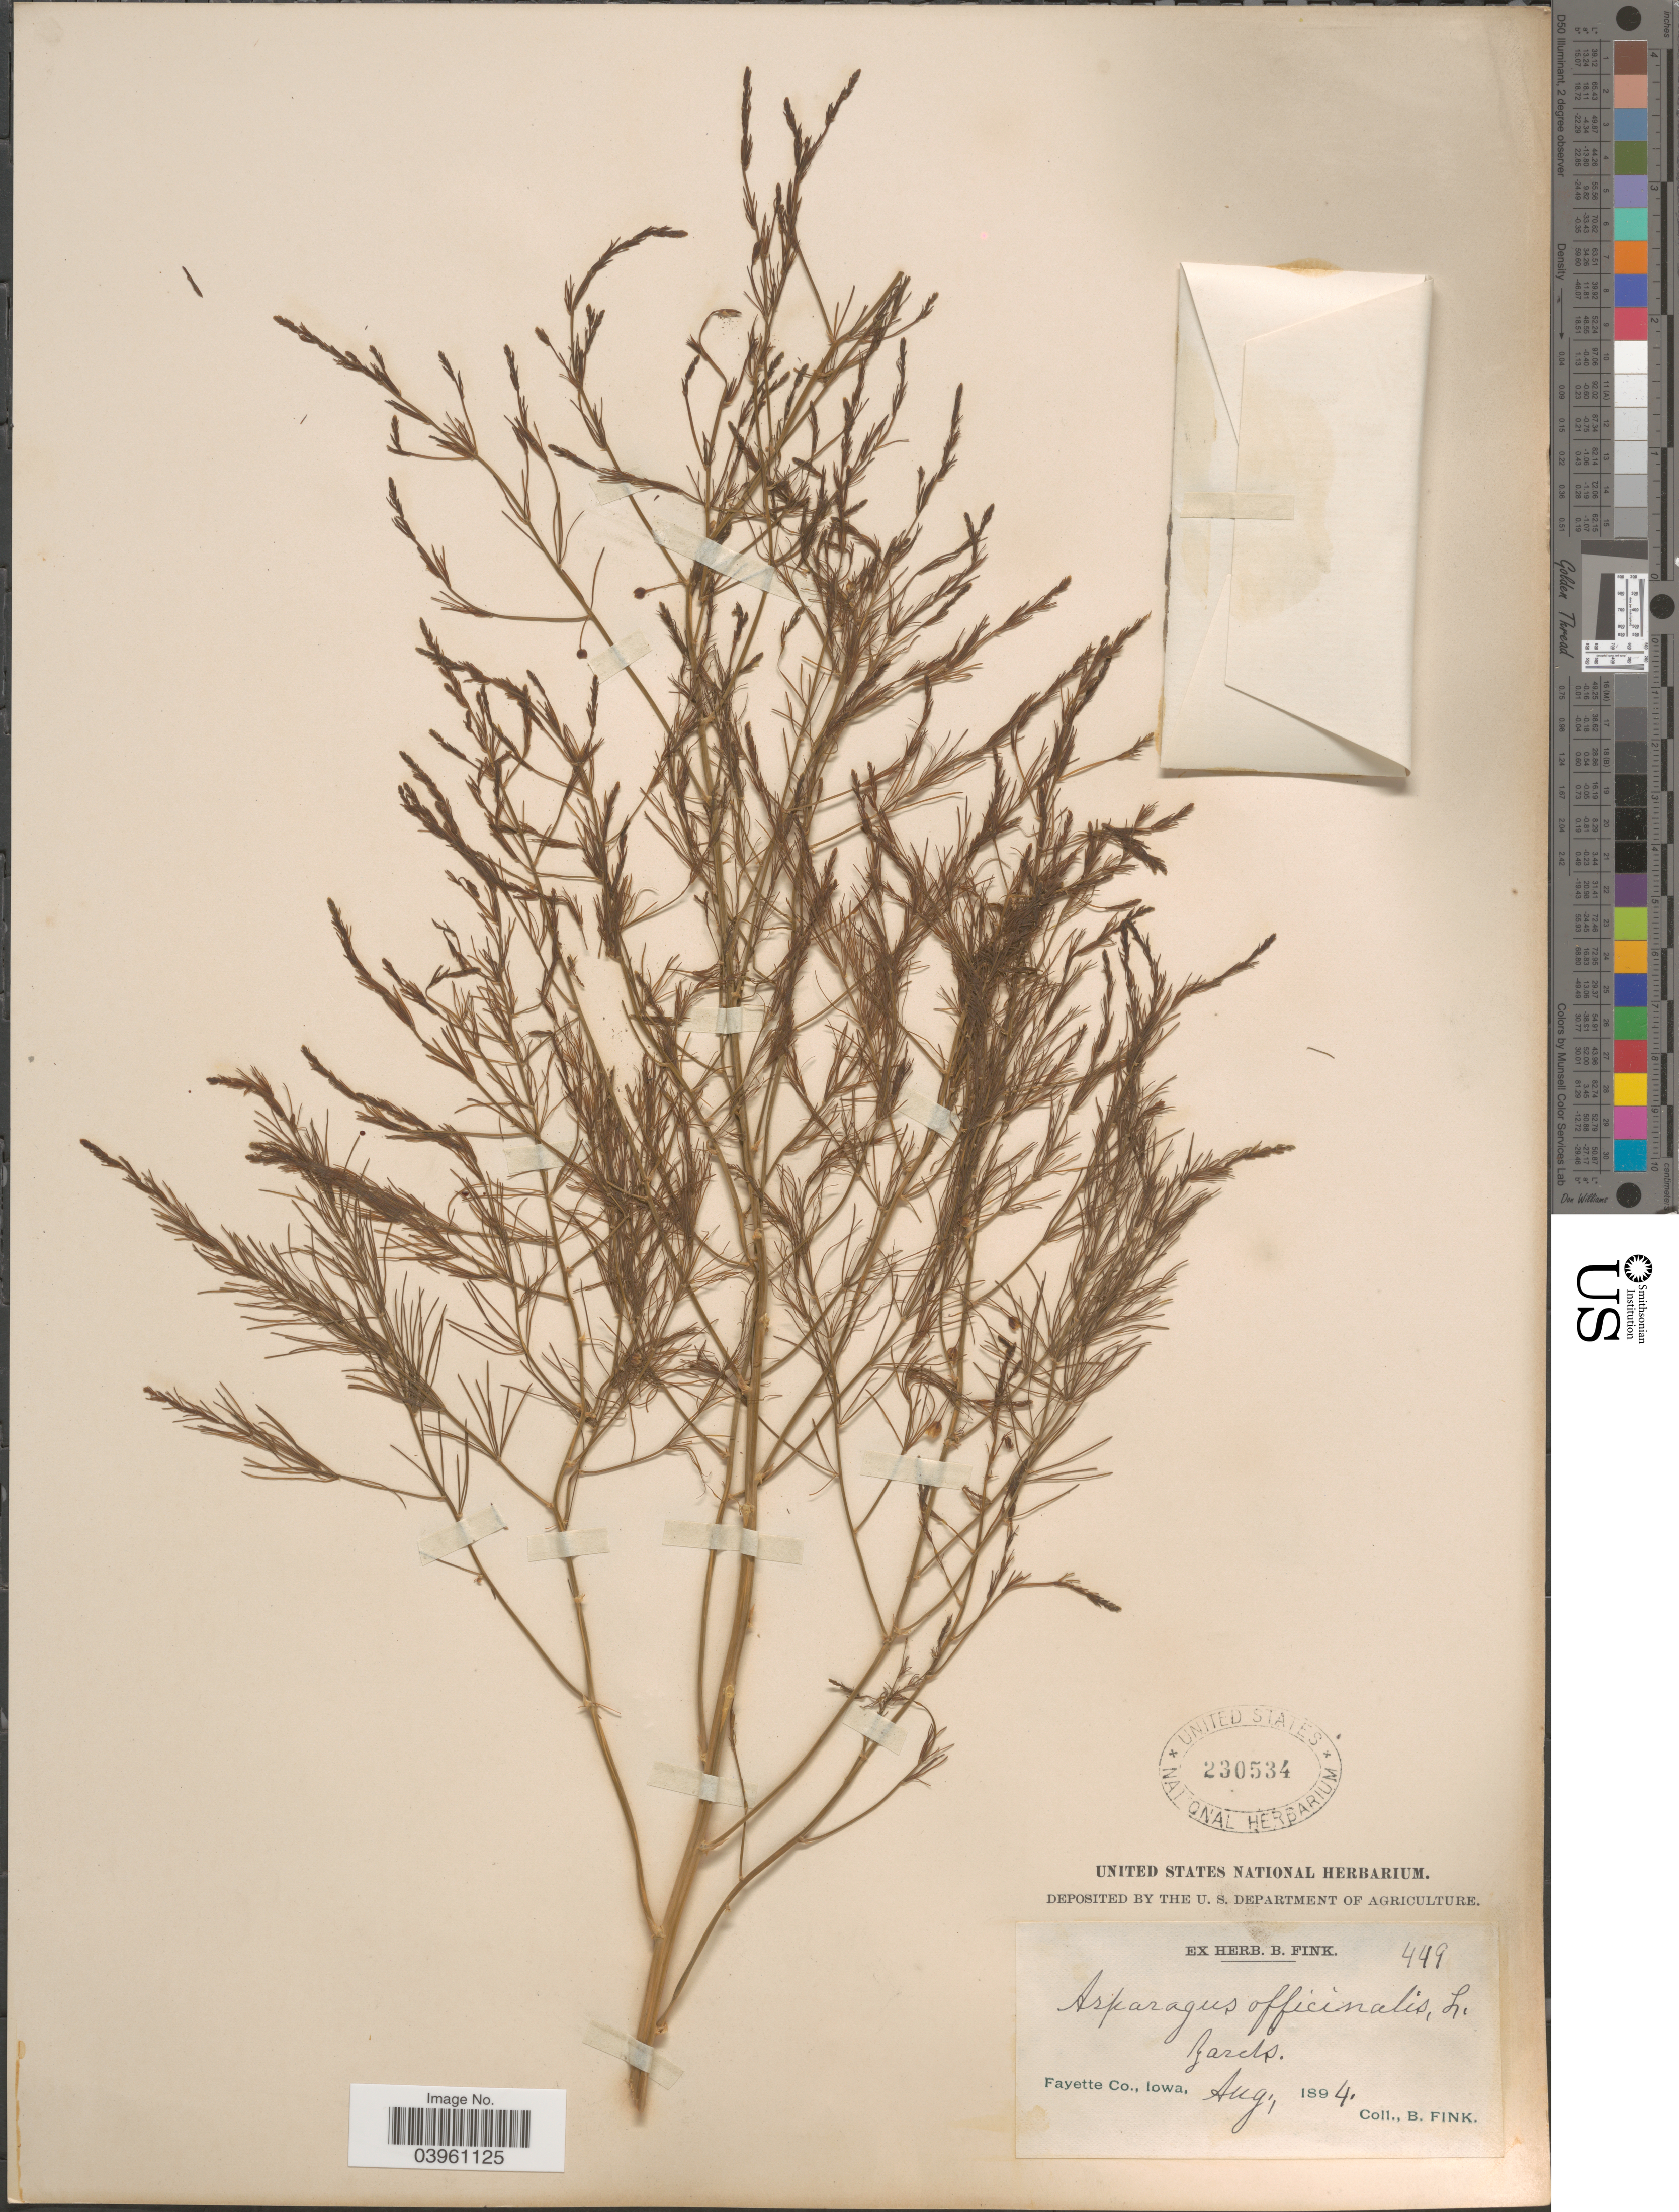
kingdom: Plantae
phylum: Tracheophyta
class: Liliopsida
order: Asparagales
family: Asparagaceae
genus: Asparagus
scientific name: Asparagus officinalis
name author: L.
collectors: B. Fink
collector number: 449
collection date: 1894-08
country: United States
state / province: Iowa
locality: Fayette Co.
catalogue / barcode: US 230534